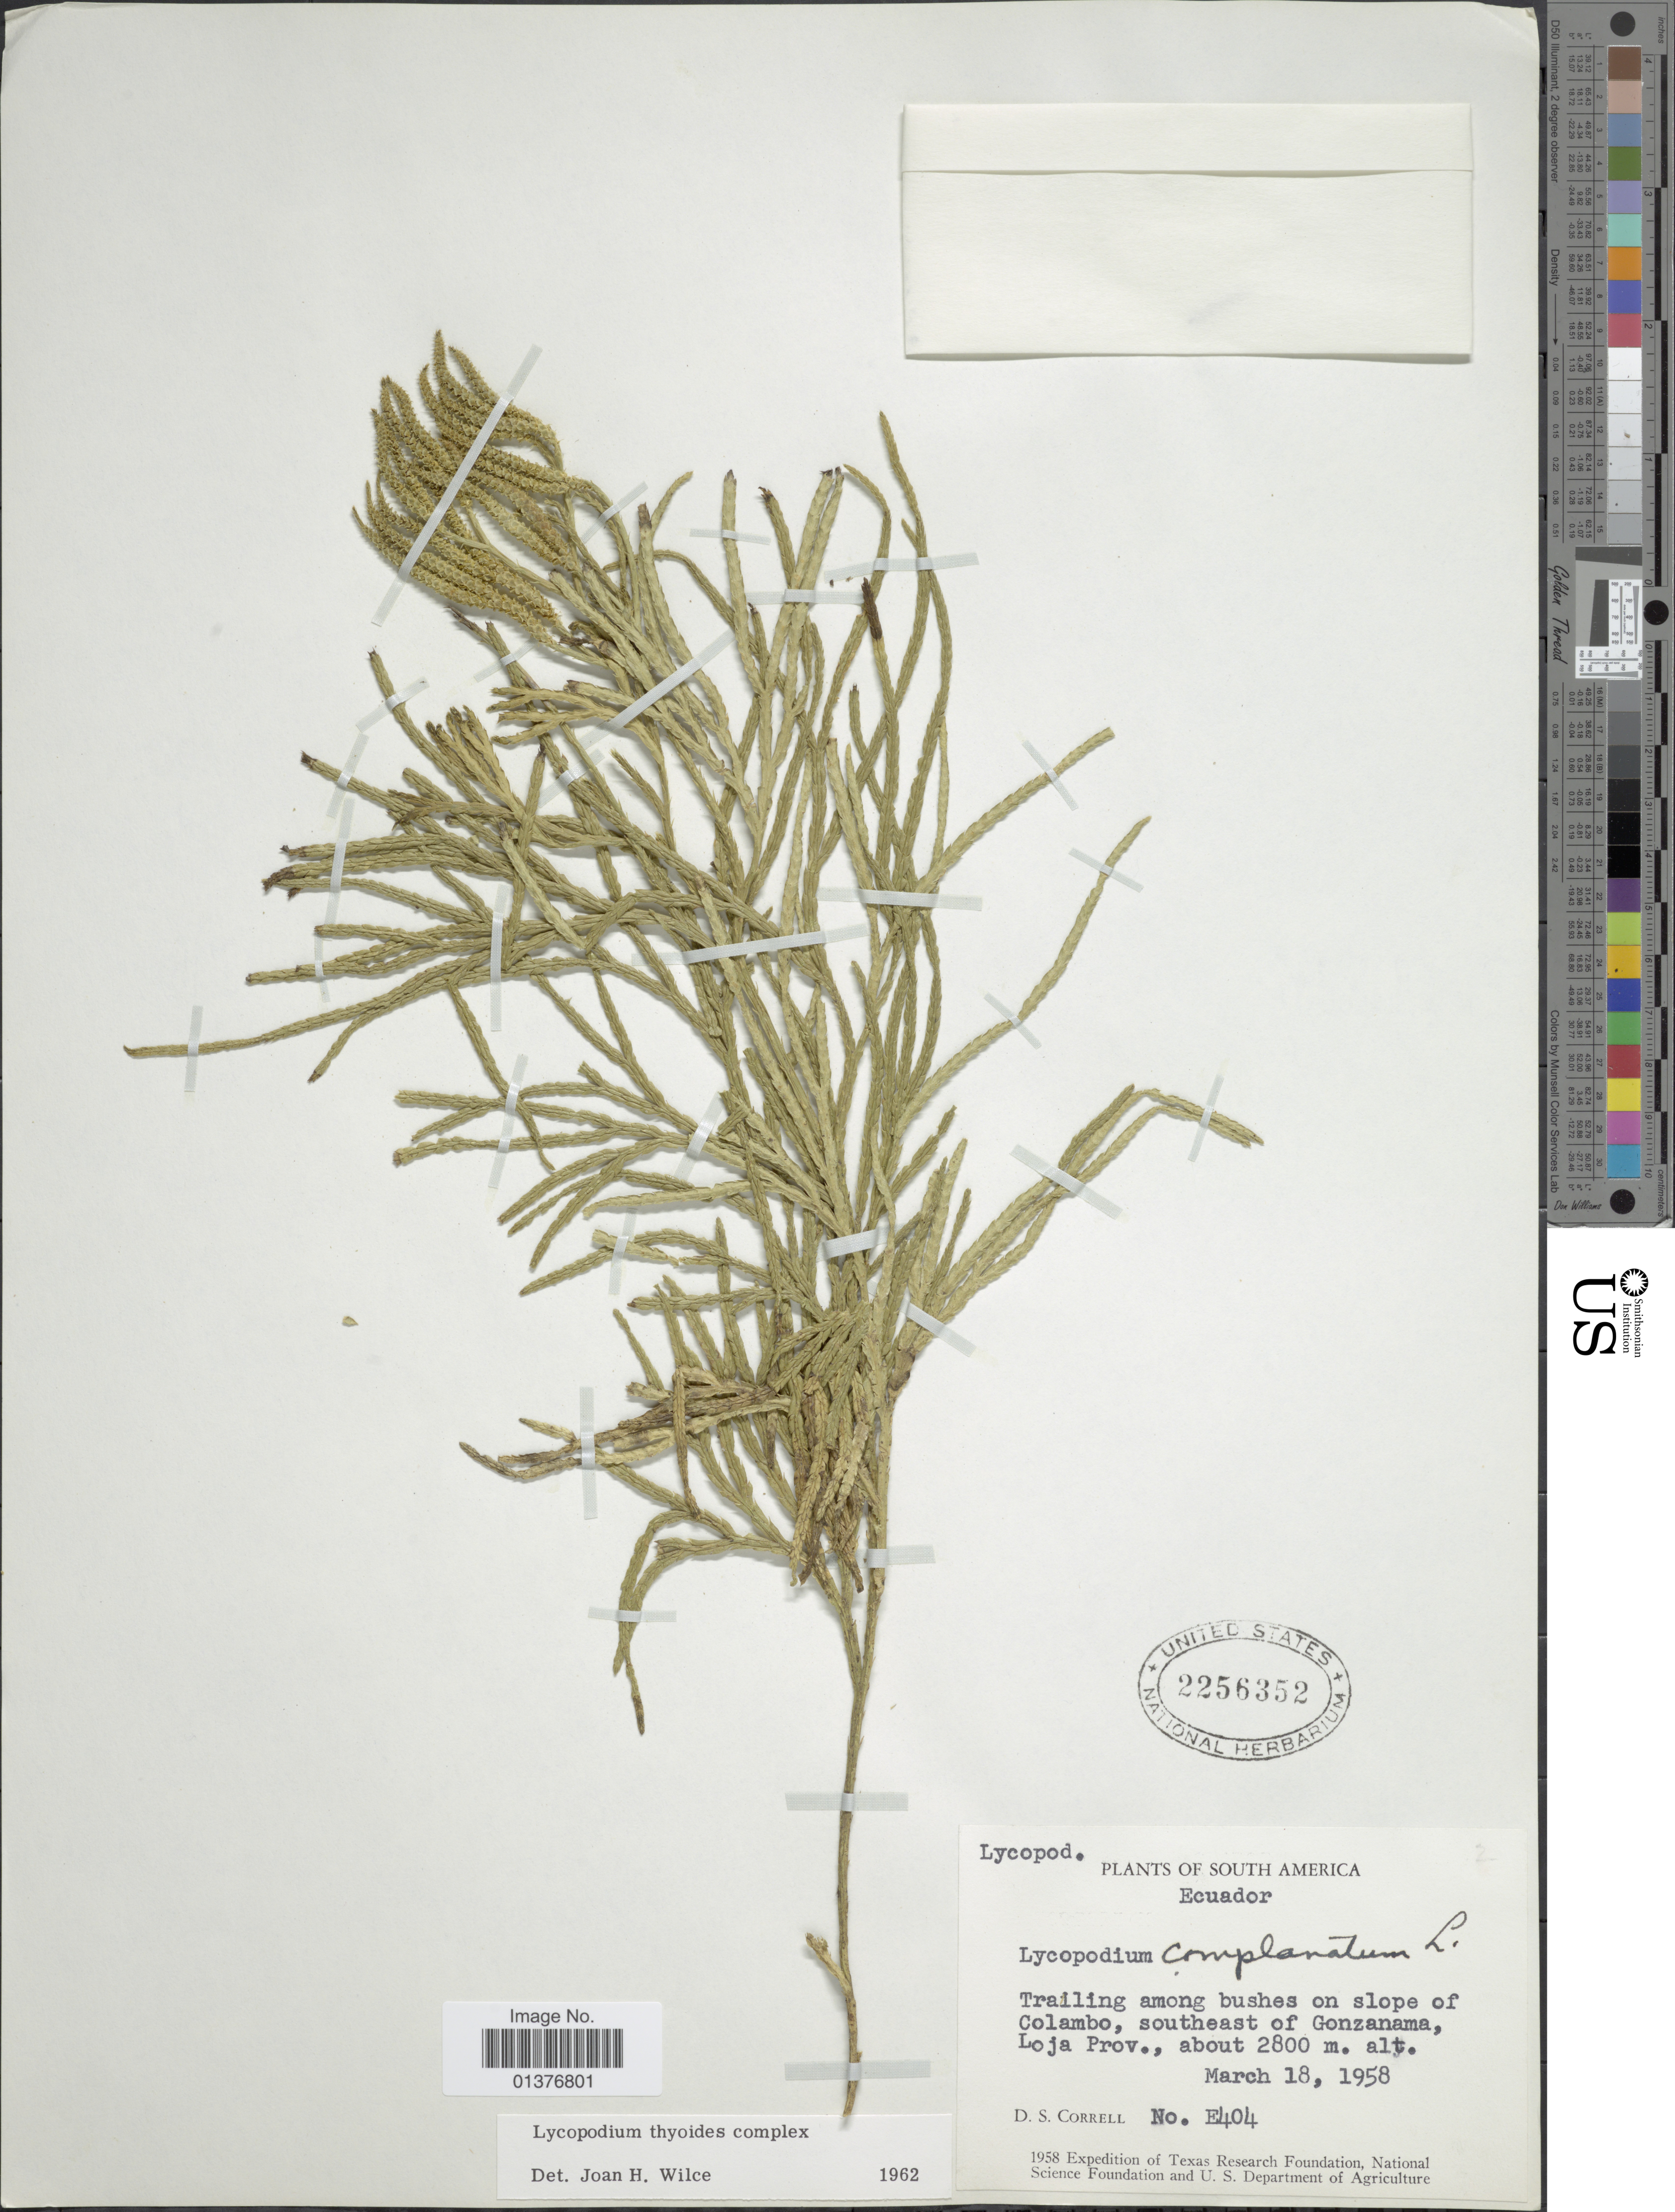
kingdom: Plantae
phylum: Tracheophyta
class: Lycopodiopsida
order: Lycopodiales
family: Lycopodiaceae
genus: Diphasiastrum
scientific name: Diphasiastrum thyoides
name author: (Humb. & Bonpl. ex Willd.) Holub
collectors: D. S. Correll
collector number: E404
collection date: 1958-03-18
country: Ecuador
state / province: Loja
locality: Trailing among bushes on slopes of Colambo, southeast of Gonzanama, Loja Prov.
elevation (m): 2800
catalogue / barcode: US 2256352